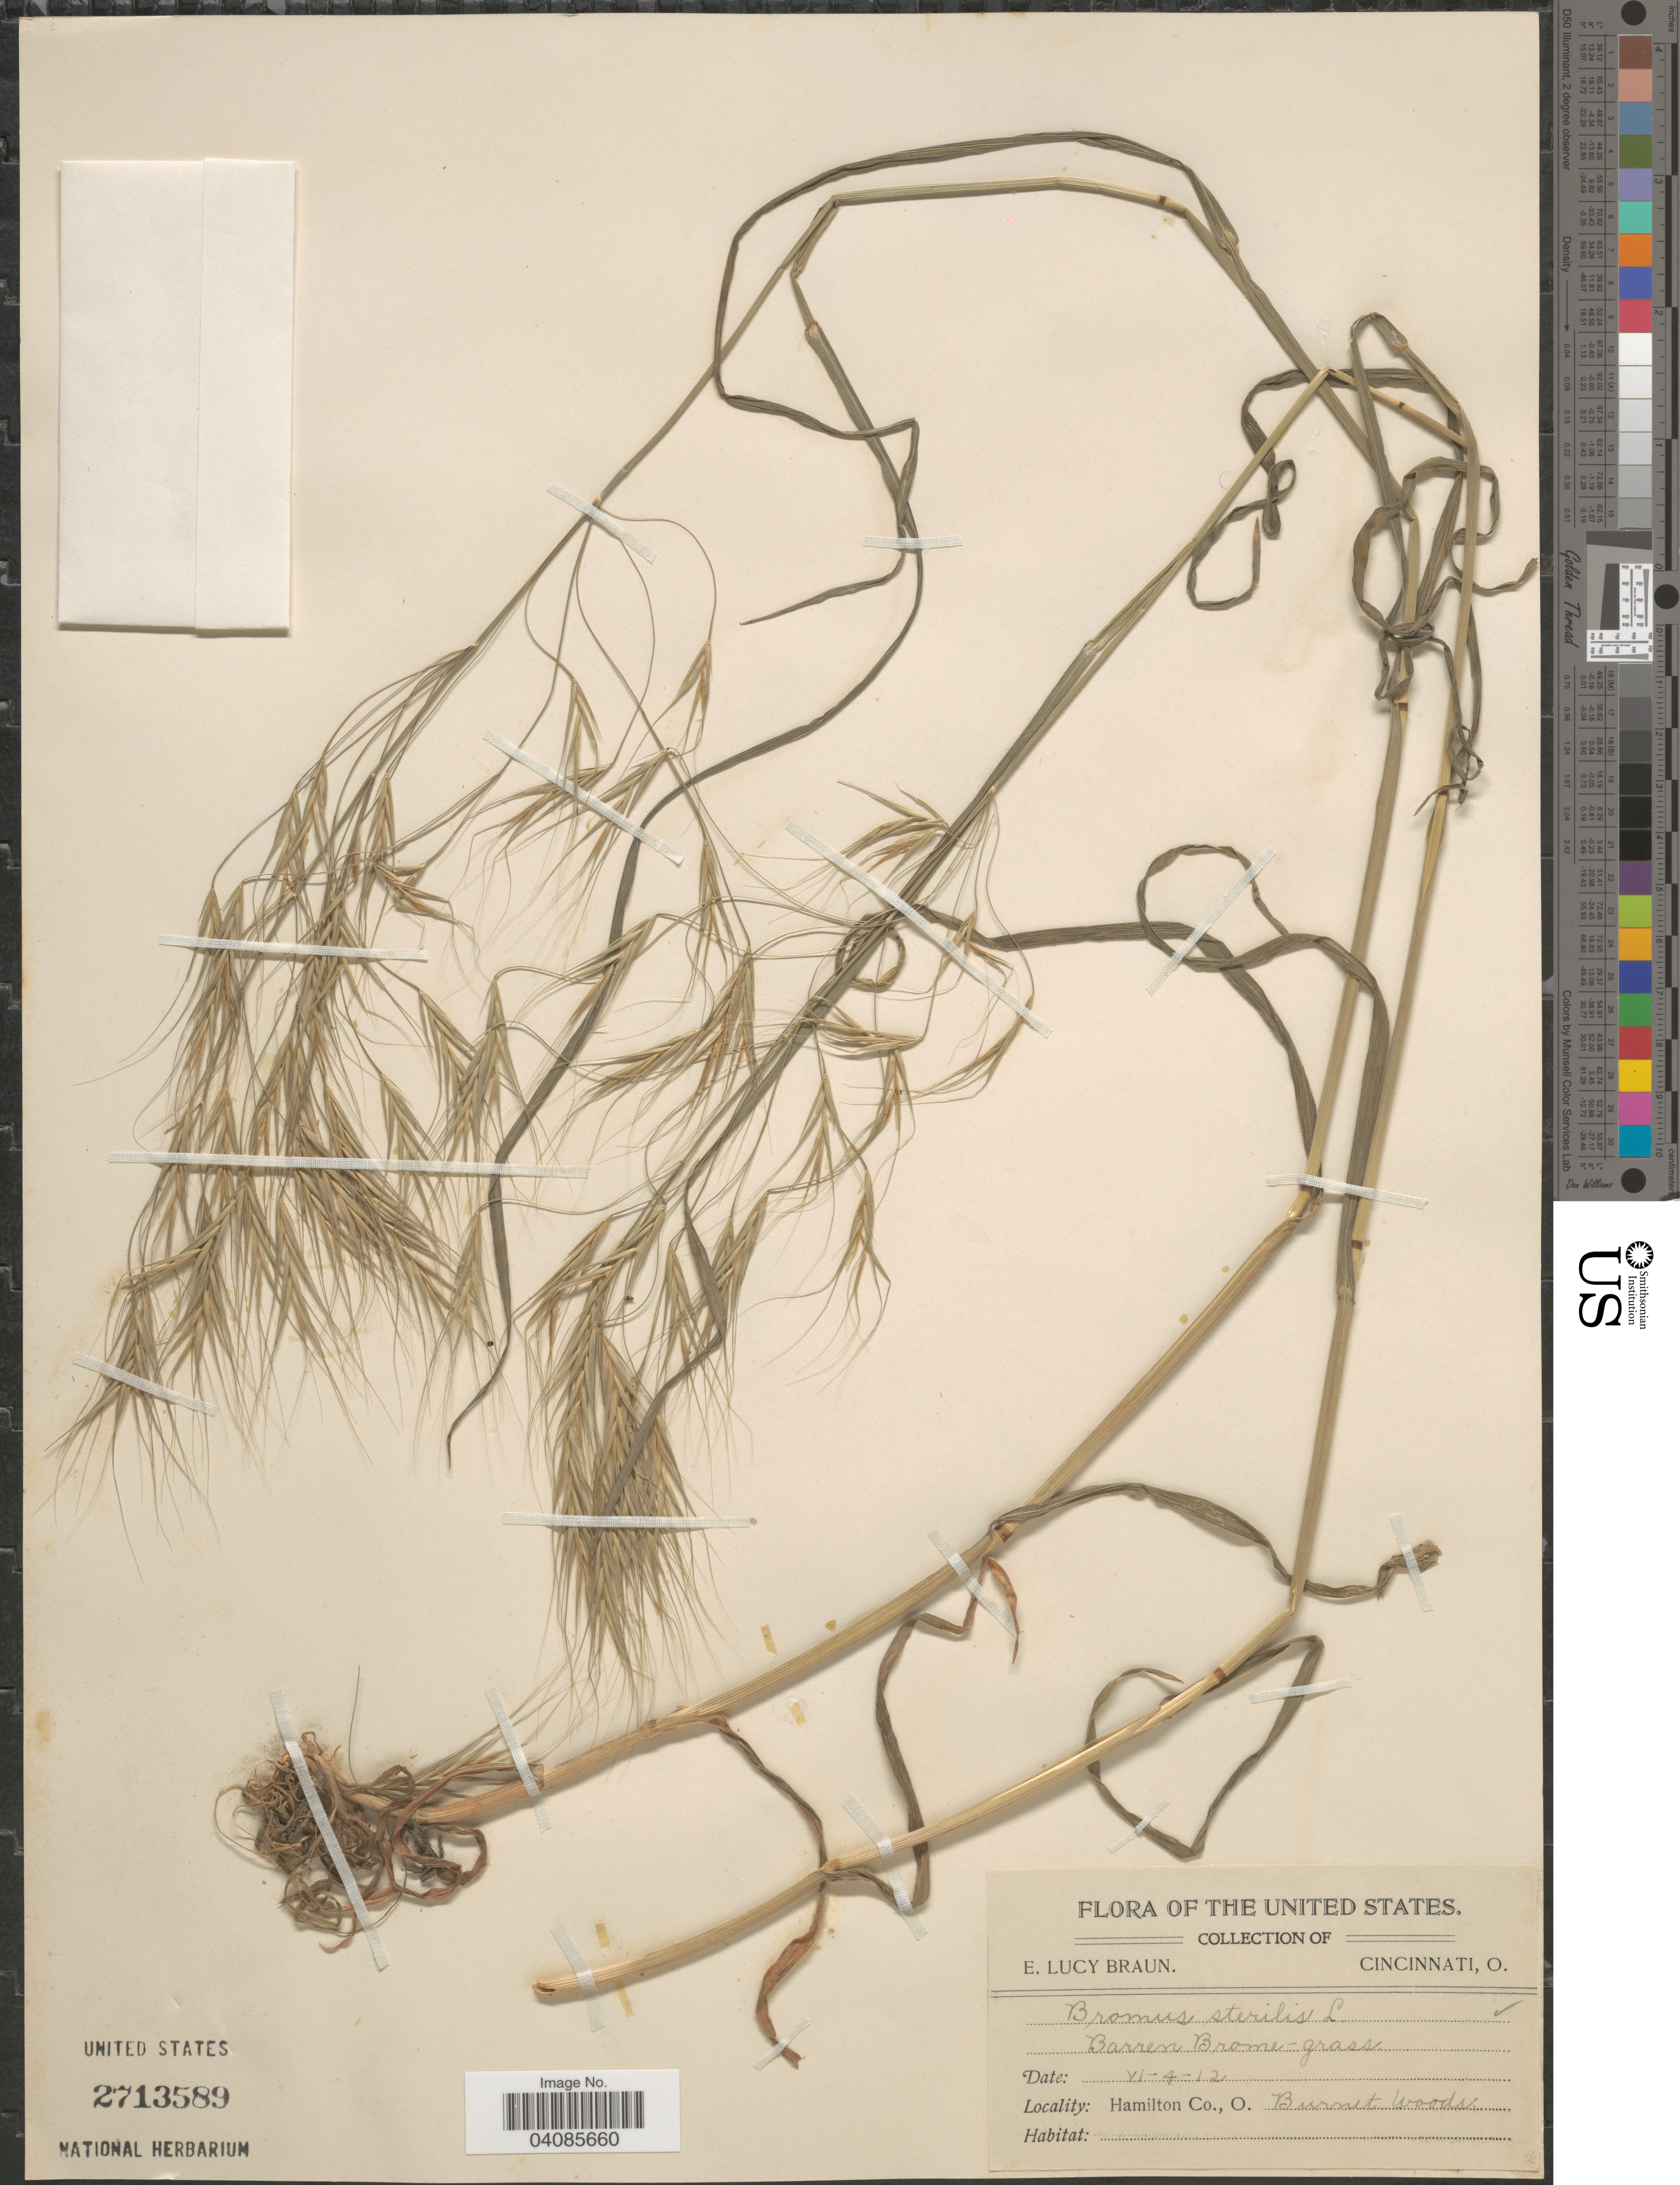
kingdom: Plantae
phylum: Tracheophyta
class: Liliopsida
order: Poales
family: Poaceae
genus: Bromus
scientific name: Bromus sterilis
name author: L.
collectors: E. L. Braun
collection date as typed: Transcribed d/m/y: 4/6/12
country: United States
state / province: Ohio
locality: Hamilton Co., Burnet Woods.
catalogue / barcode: US 2713589